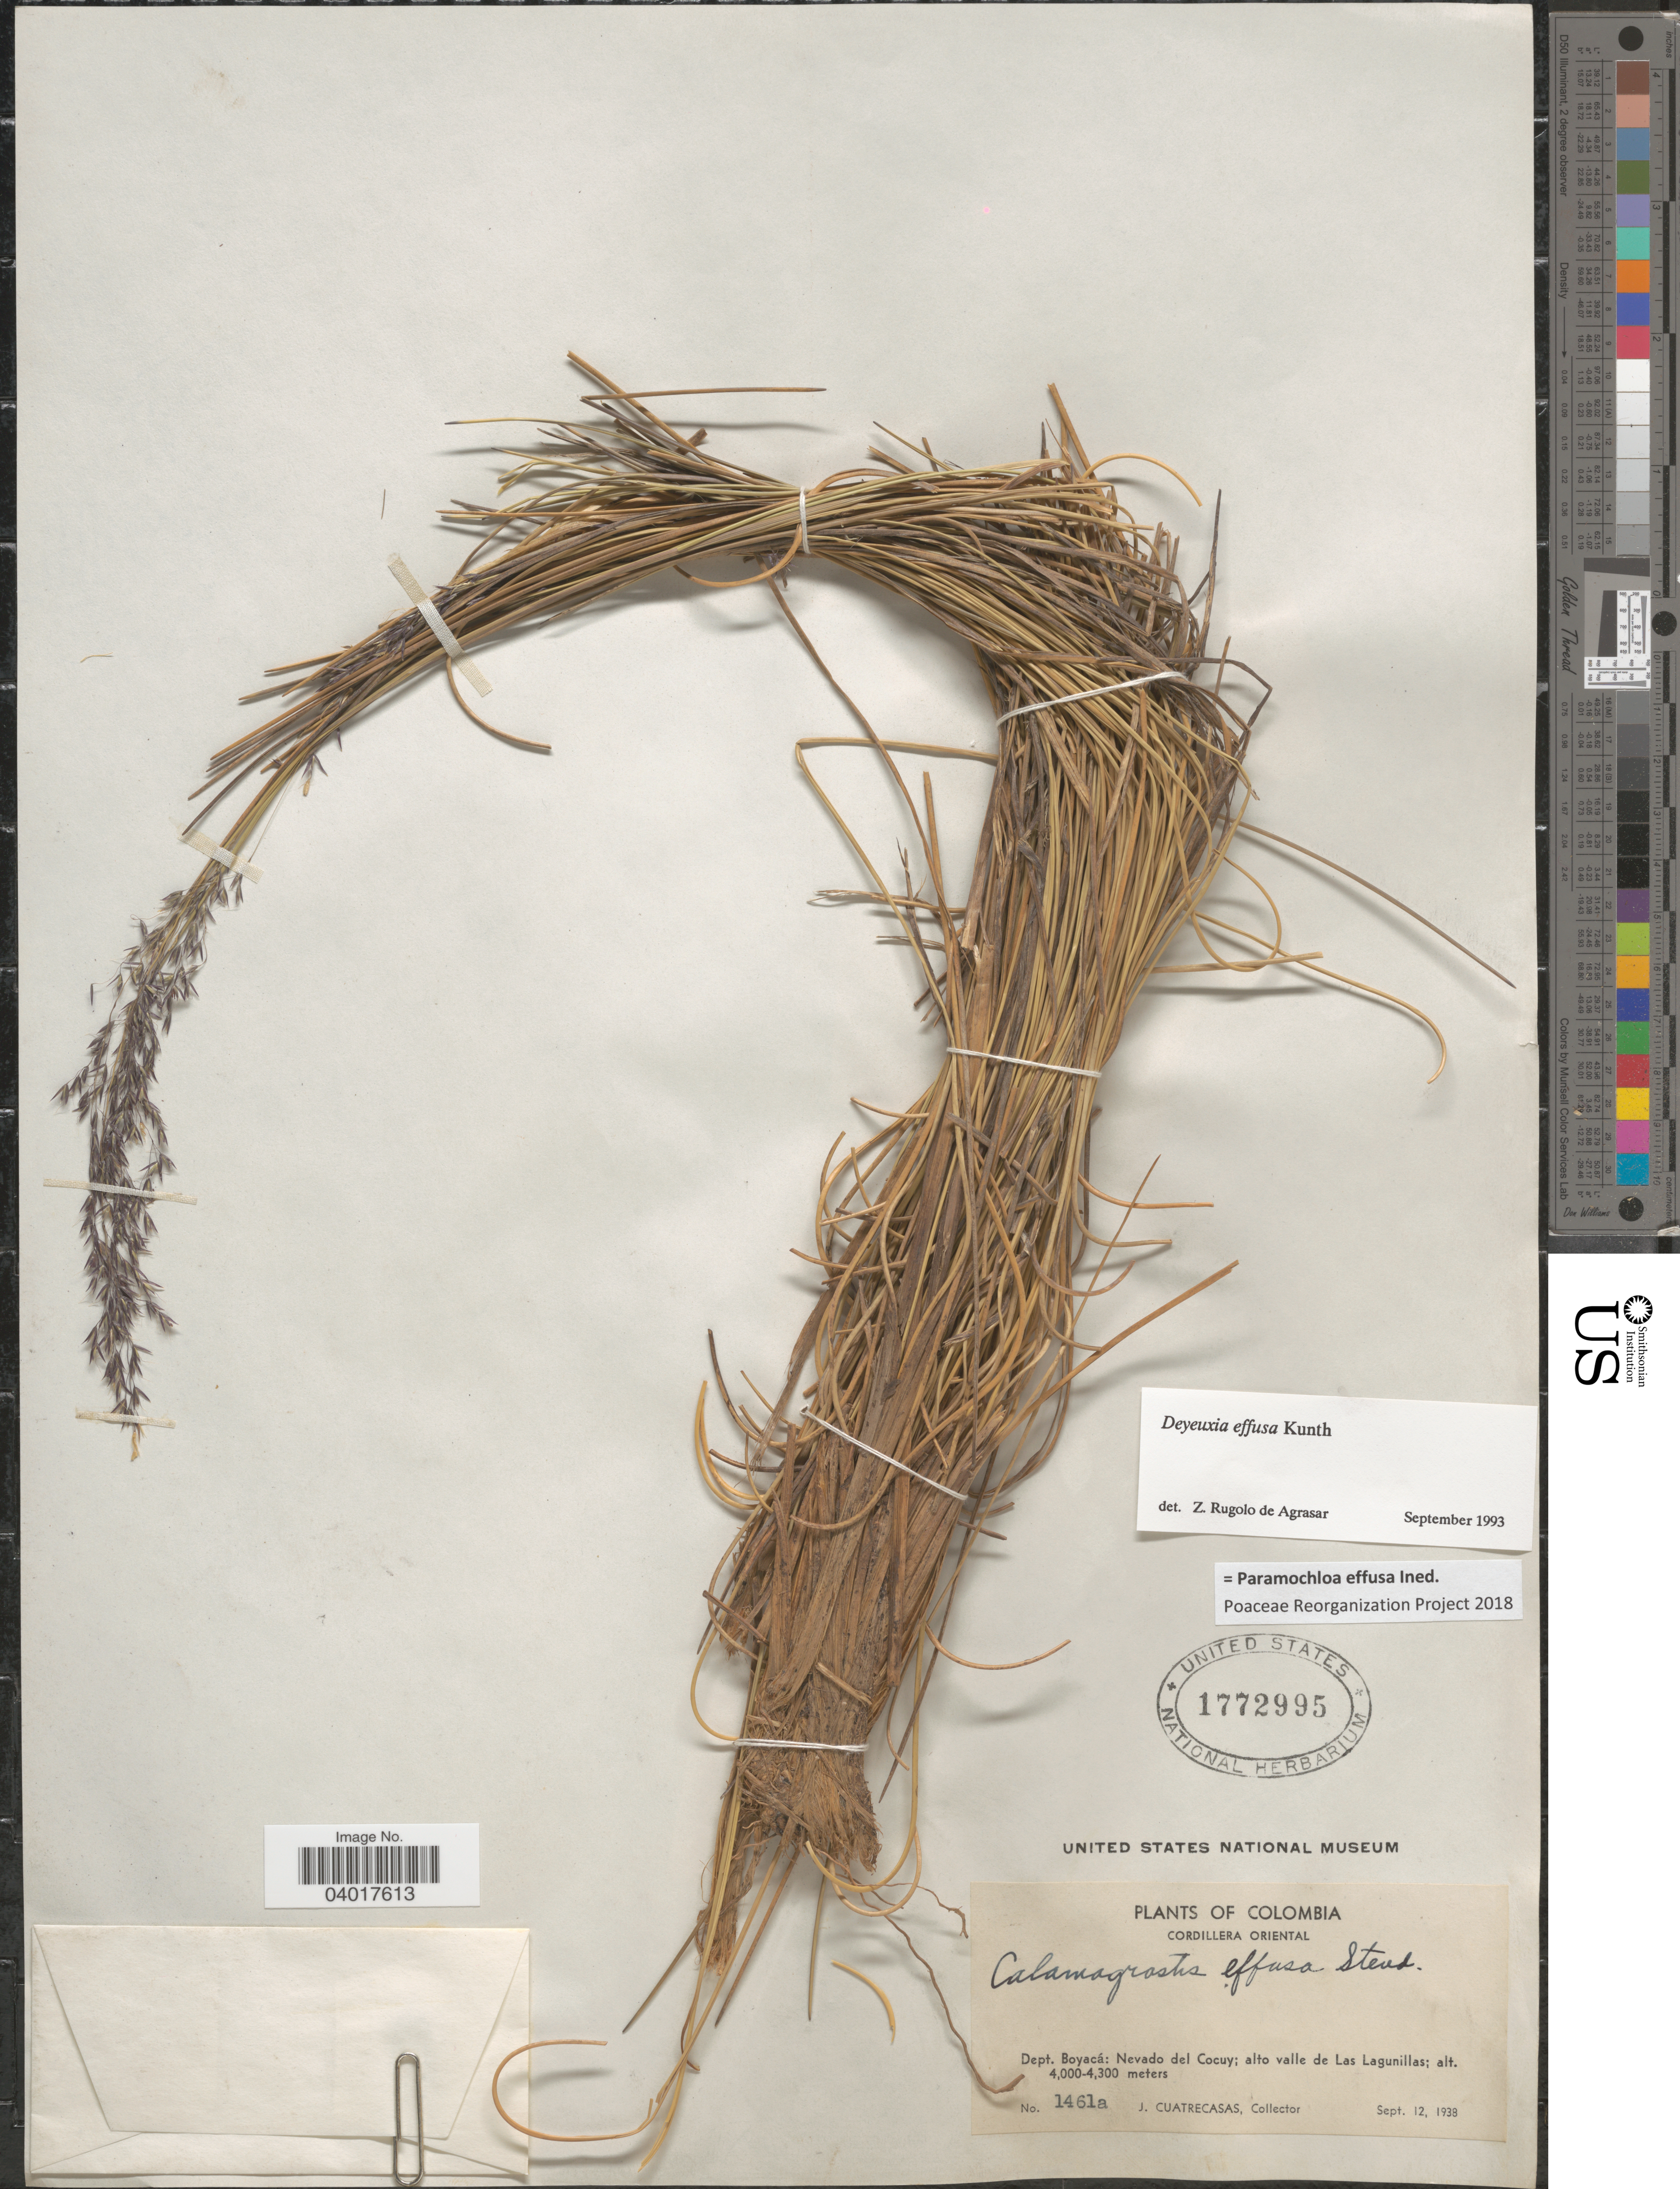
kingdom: Plantae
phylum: Tracheophyta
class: Liliopsida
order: Poales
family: Poaceae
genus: Paramochloa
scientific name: Paramochloa effusa ined.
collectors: J. Cuatrecasas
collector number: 1461a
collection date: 1938-09-12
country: Colombia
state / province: Boyacá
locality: Cordillera Oriental. Dept. Boyacá: Nevado del Cocuy; alto valle de Las Lagunillas.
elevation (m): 4000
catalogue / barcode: US 1772995